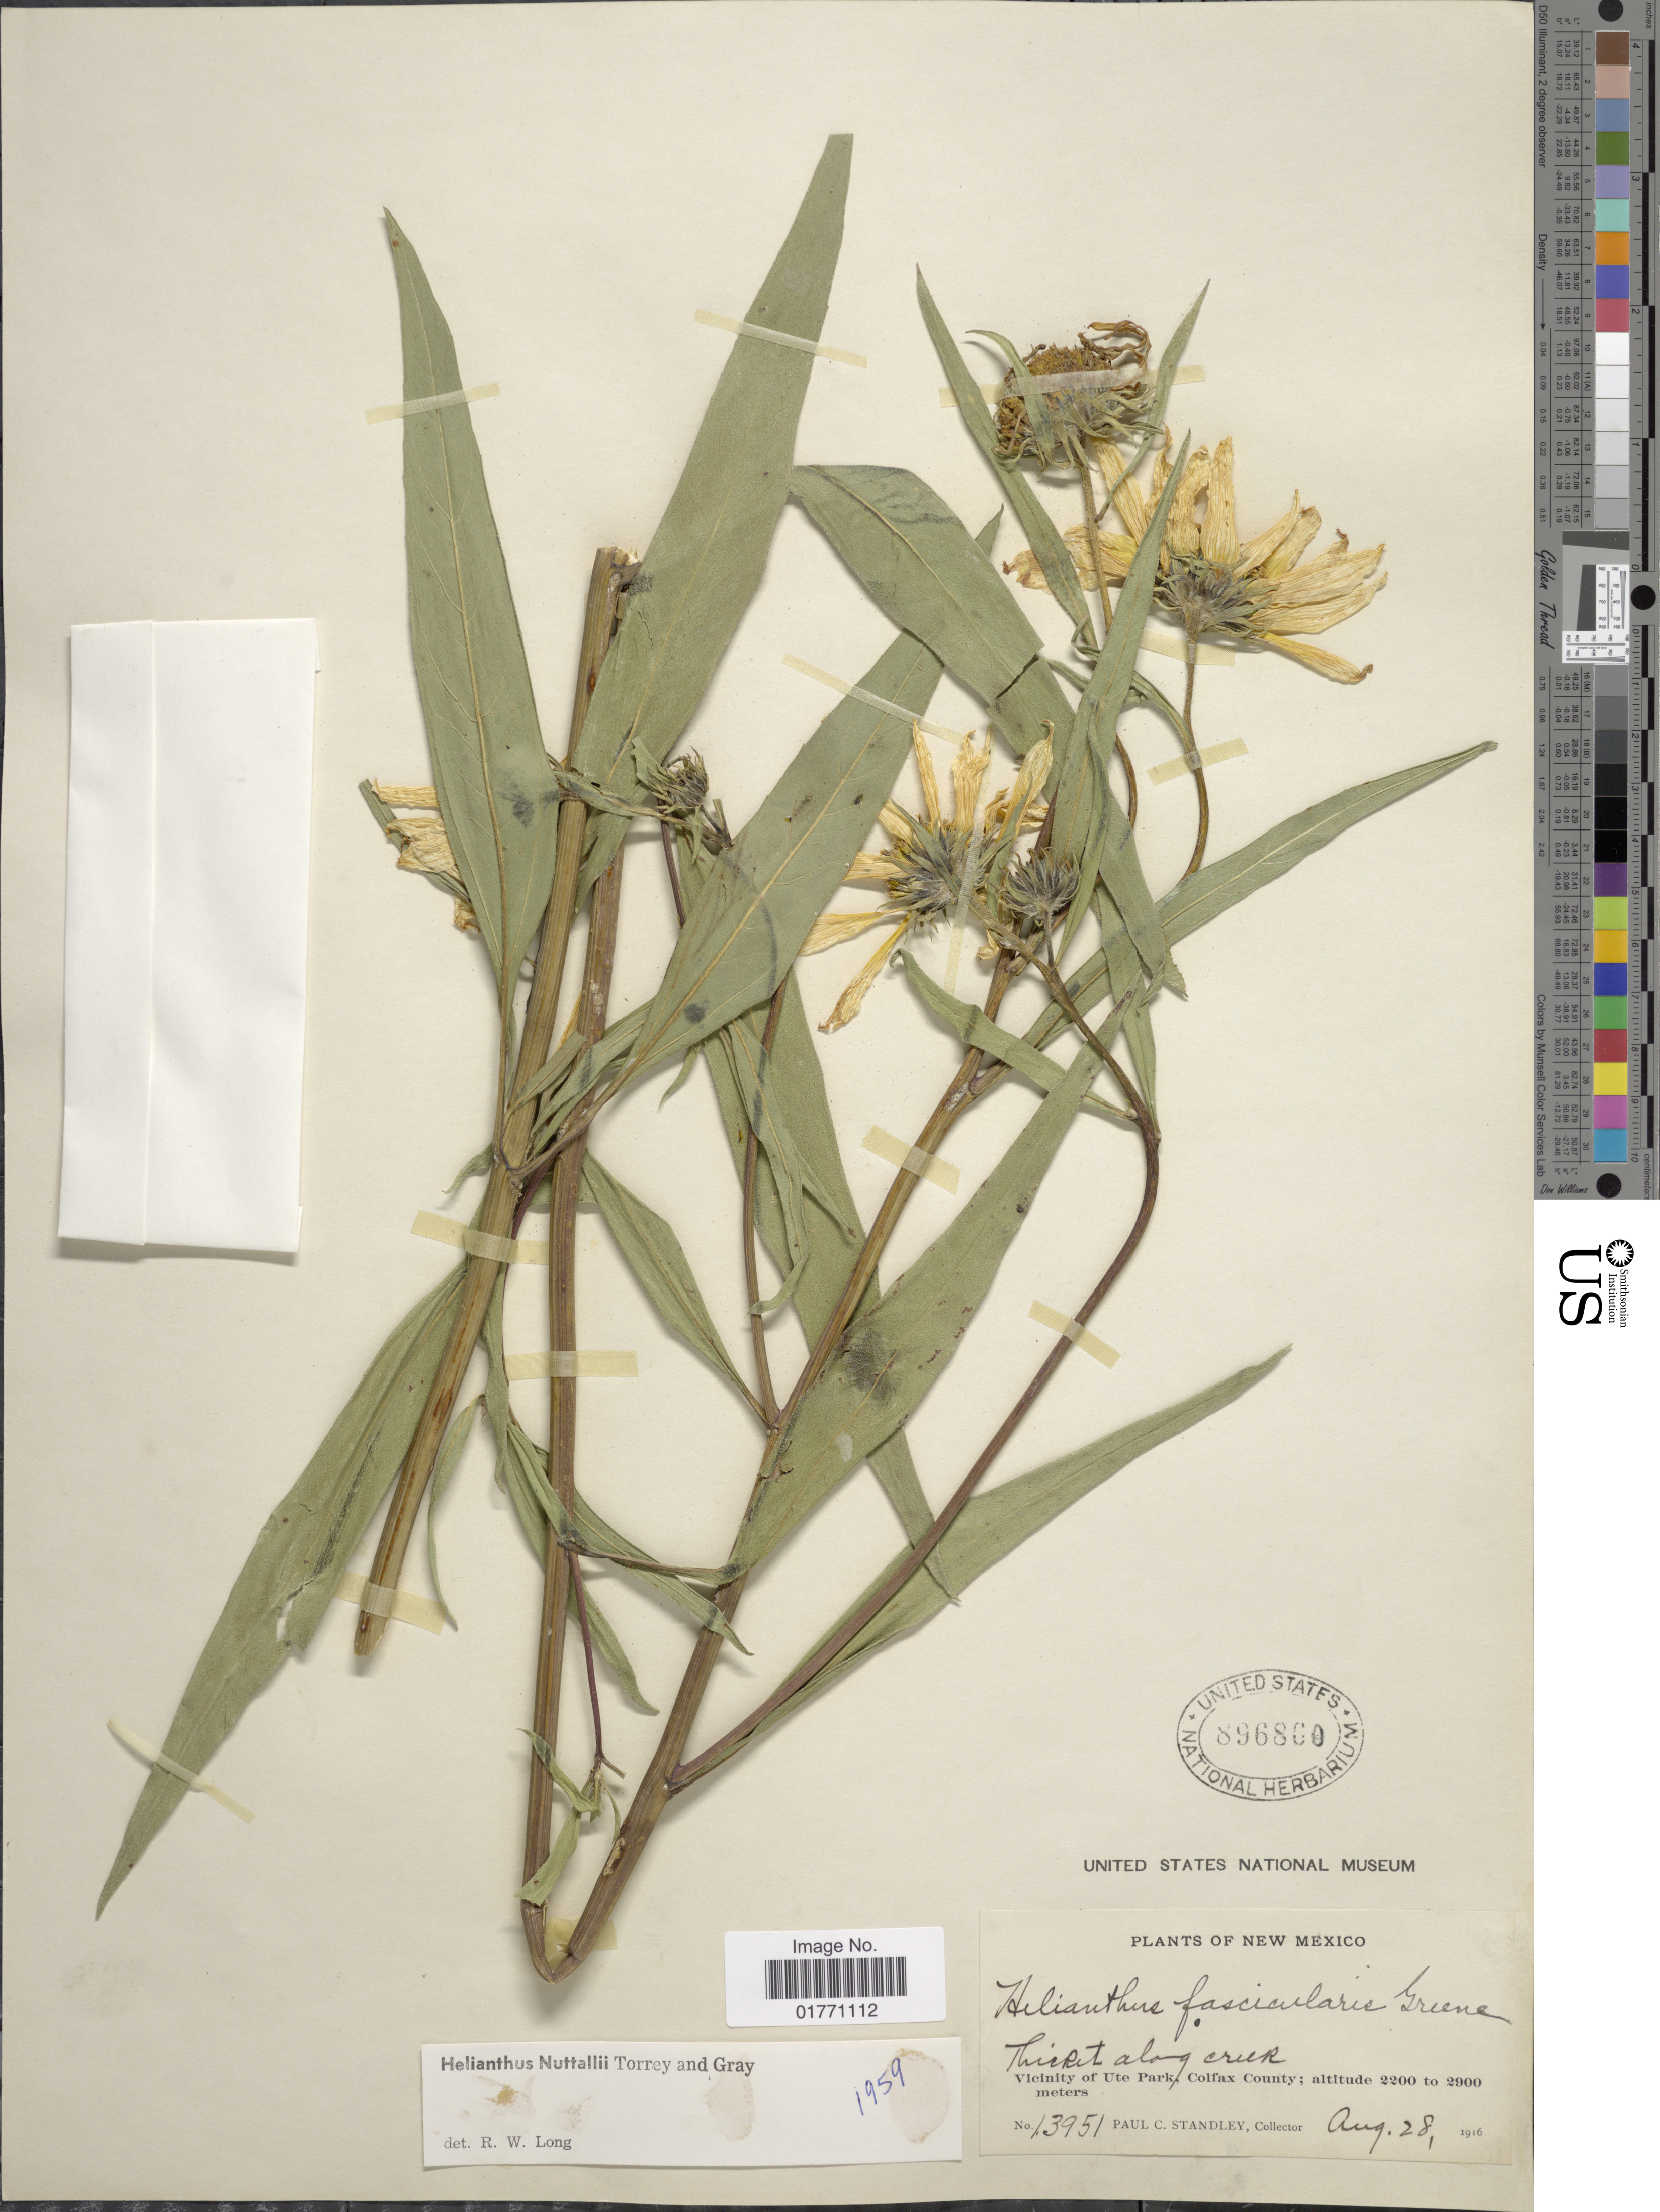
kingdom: Plantae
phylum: Tracheophyta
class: Magnoliopsida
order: Asterales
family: Asteraceae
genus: Helianthus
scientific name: Helianthus nuttallii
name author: Torr. & A. Gray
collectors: P. C. Standley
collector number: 13951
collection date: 1916-08-28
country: United States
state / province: New Mexico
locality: Thicket along creek, vicinity of Ute Park, Colfax County.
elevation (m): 2200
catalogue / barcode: US 896860